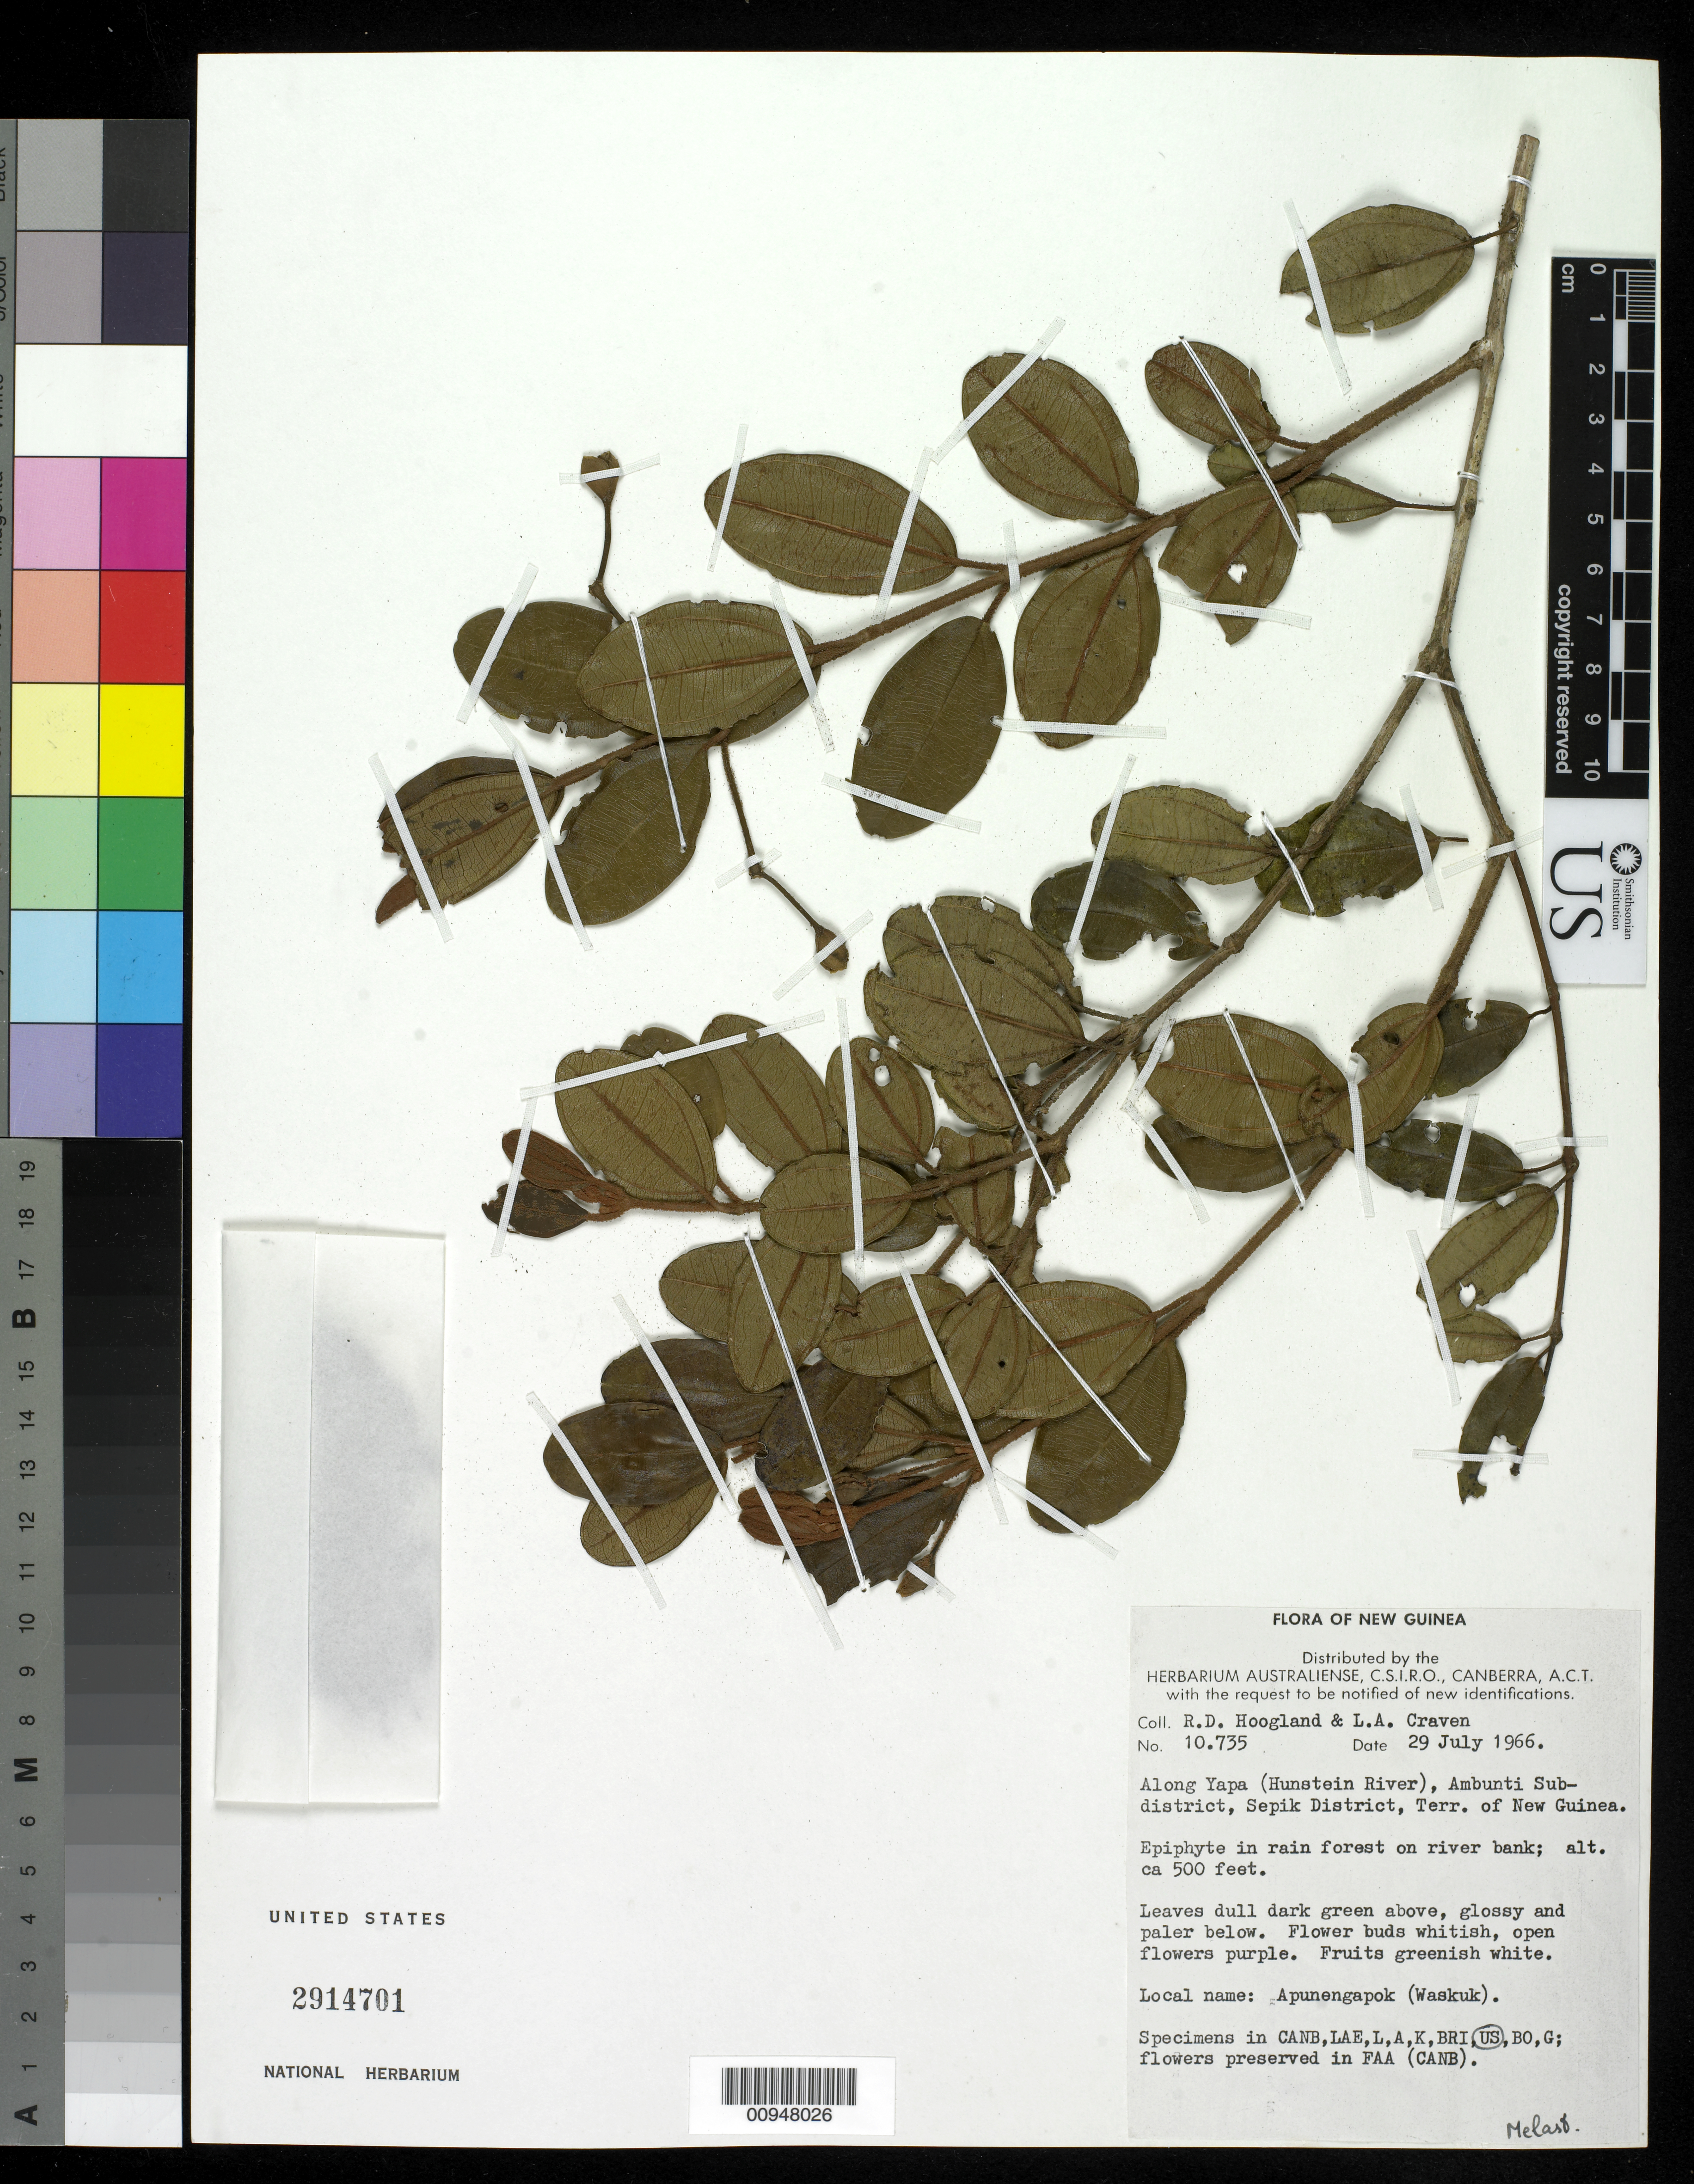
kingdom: Plantae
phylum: Tracheophyta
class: Magnoliopsida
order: Myrtales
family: Melastomataceae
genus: Creochiton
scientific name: Creochiton ledermannii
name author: Mansf.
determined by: Veldkamp, J. F.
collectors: R. D. Hoogland & L. A. Craven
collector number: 10735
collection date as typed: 29 Jul 1966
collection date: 1966-07-29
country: Papua New Guinea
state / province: East Sepik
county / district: Ambunti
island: New Guinea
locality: Along Yapa (Hunstein River).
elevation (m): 152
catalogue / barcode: US 2914701